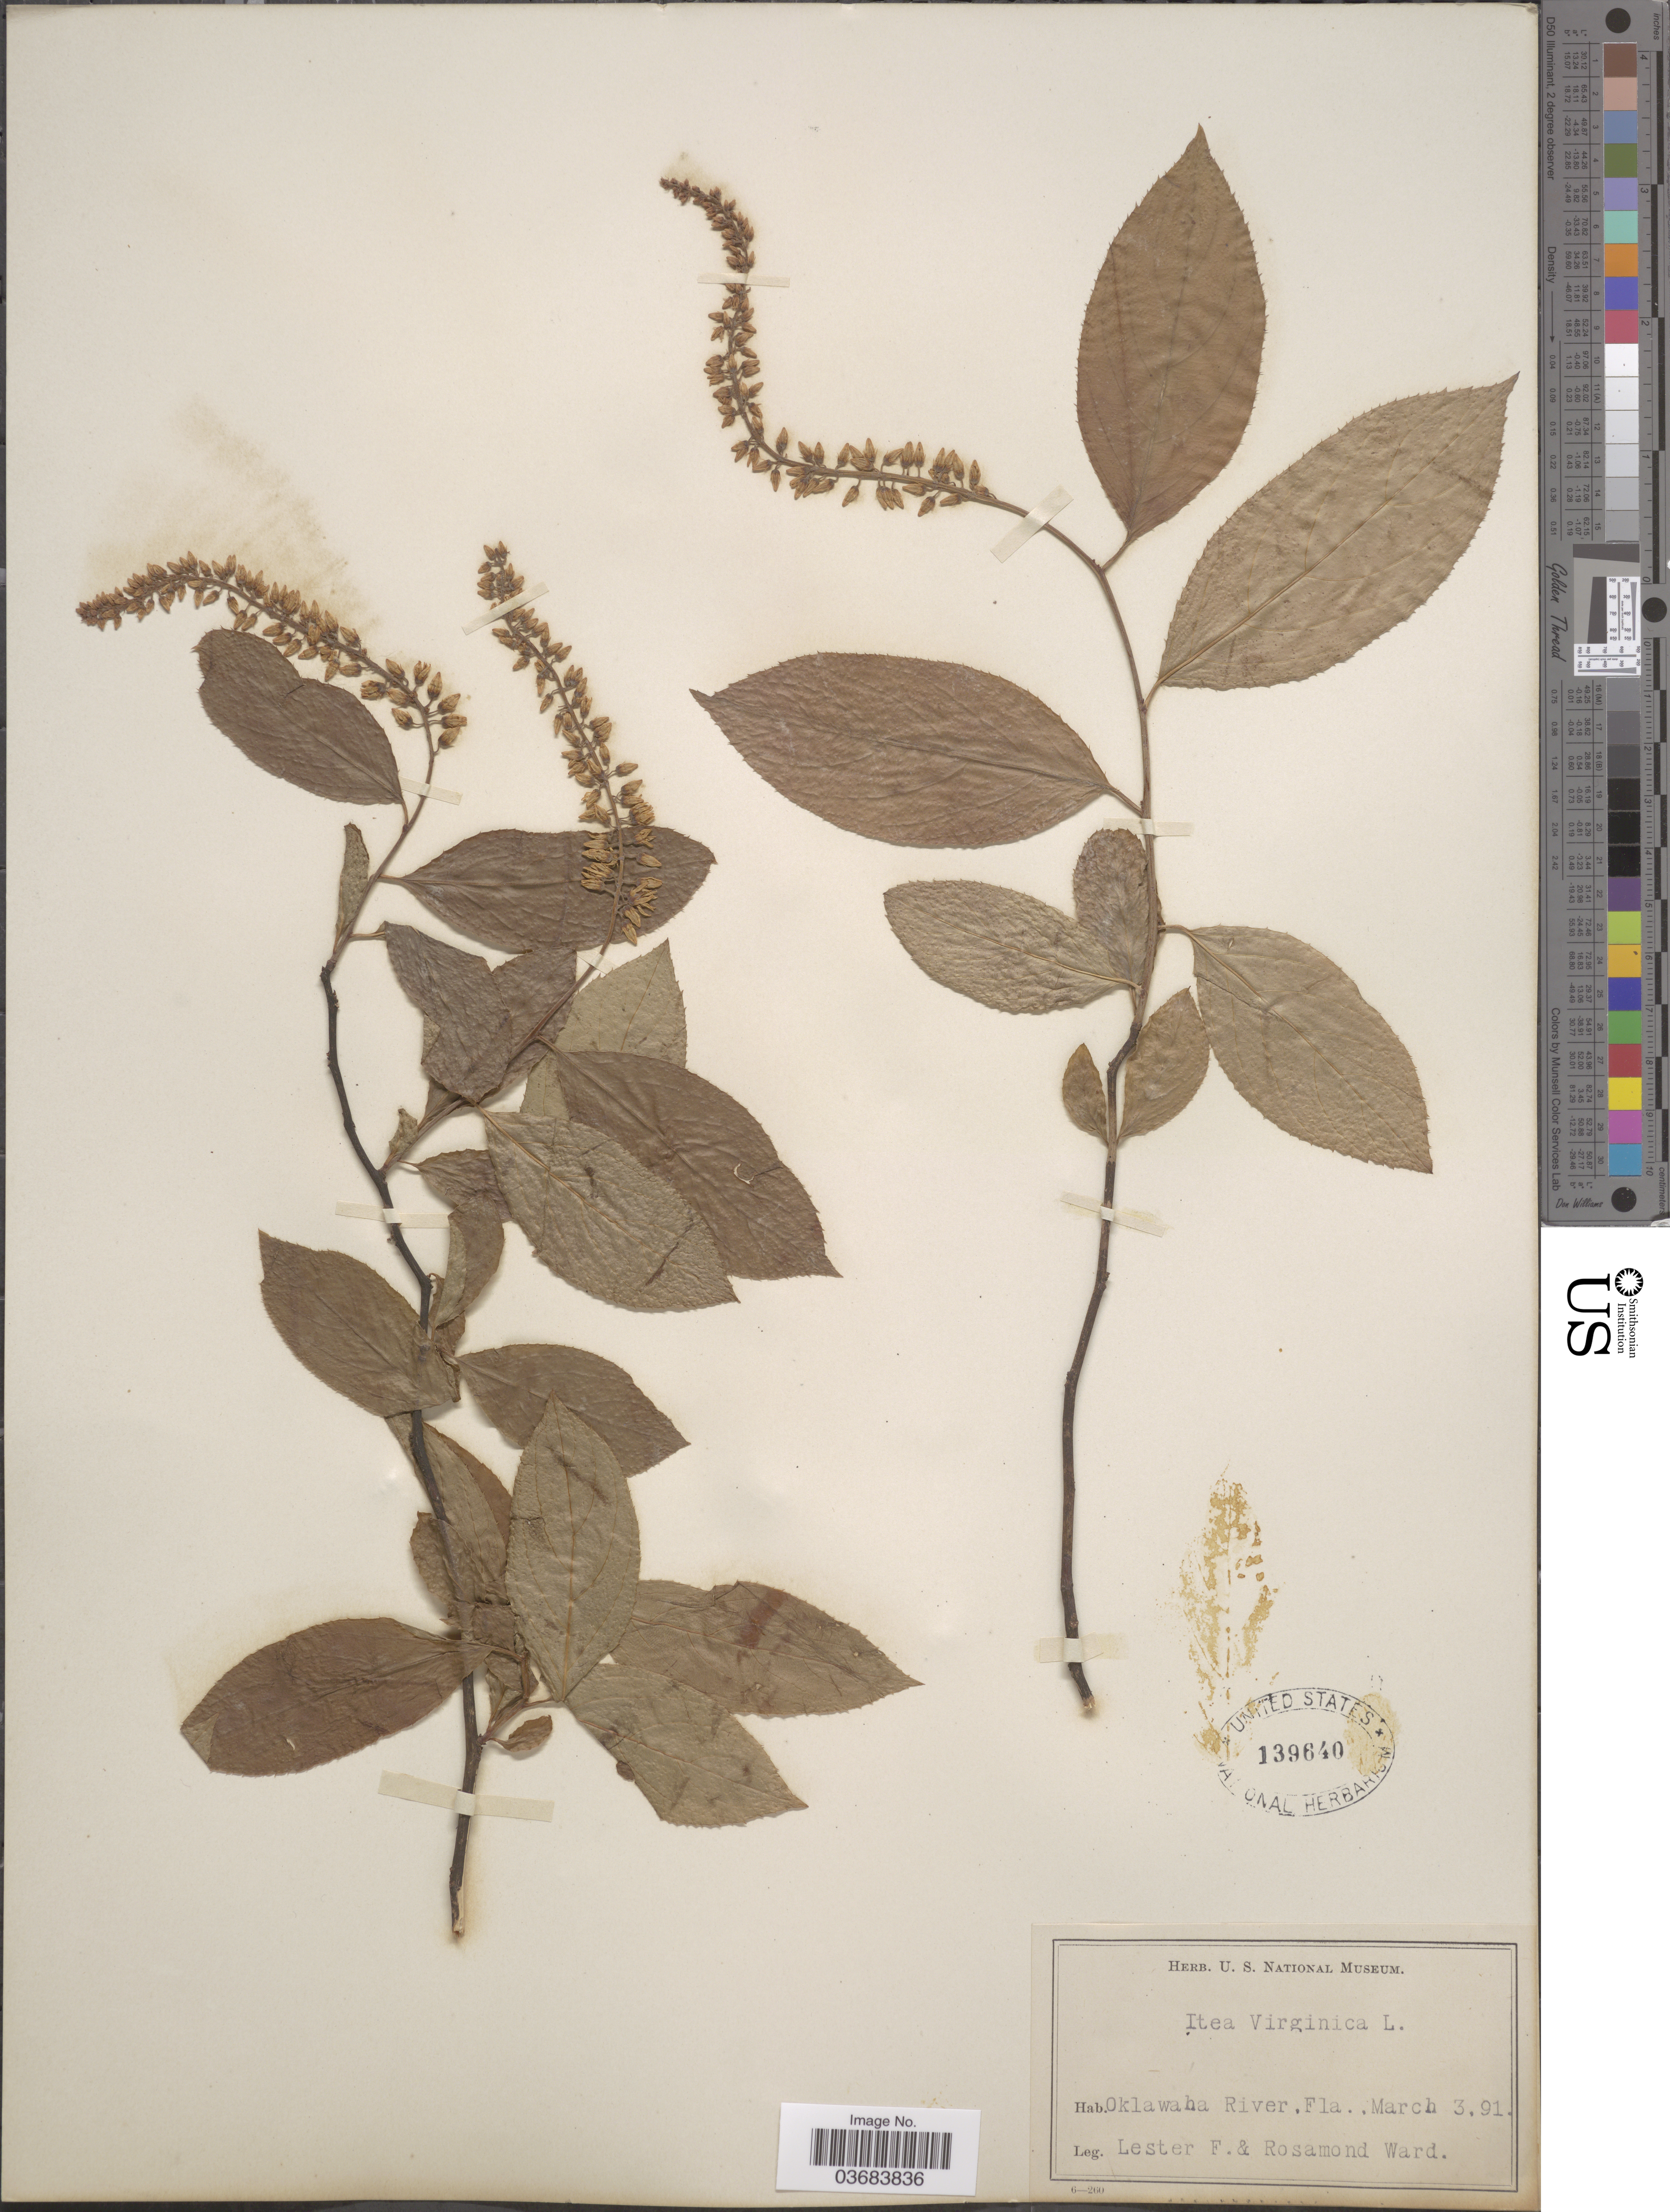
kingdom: Plantae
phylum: Tracheophyta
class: Magnoliopsida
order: Saxifragales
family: Iteaceae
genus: Itea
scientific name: Itea virginica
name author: L.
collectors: F. Lester & R. Ward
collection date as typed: Transcribed d/m/y: 3/3/91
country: United States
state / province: Florida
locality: Oklawaha River.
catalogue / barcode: US 139640